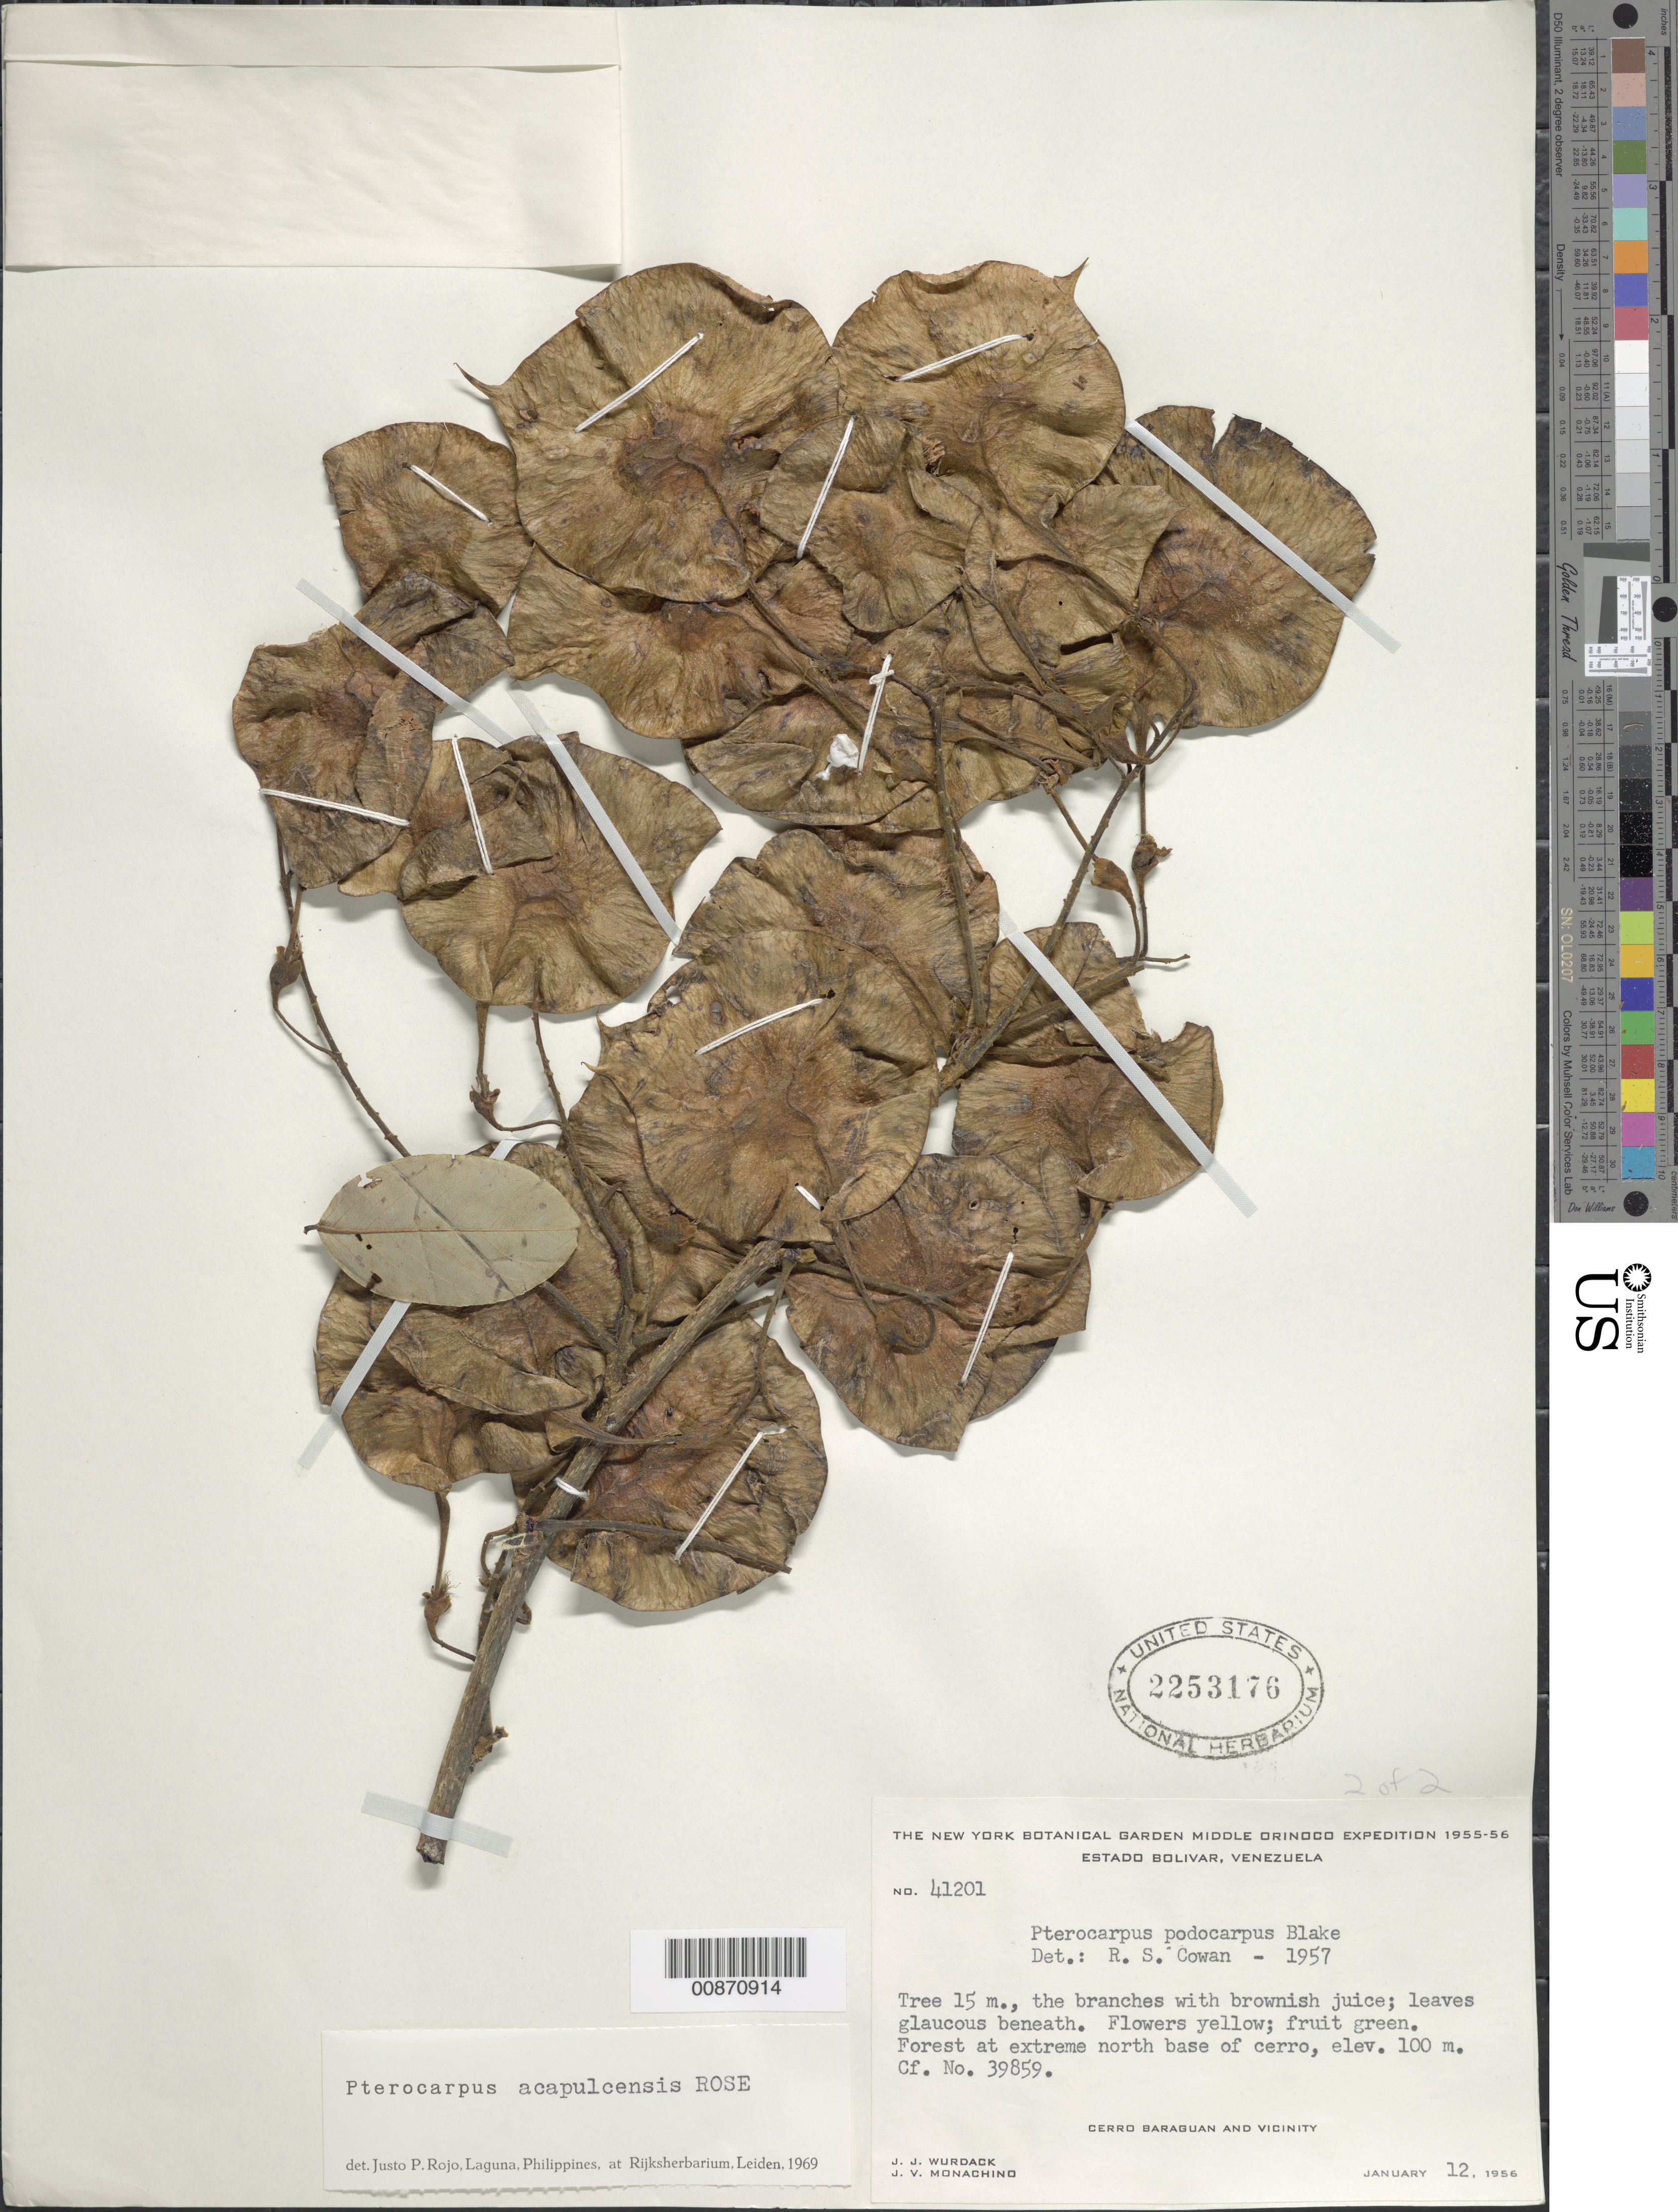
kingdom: Plantae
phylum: Tracheophyta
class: Magnoliopsida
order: Fabales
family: Fabaceae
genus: Pterocarpus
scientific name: Pterocarpus acapulcensis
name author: Rose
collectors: J. J. Wurdack & J. V. Monachino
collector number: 41201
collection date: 1956-01-12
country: Colombia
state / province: Bolívar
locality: Middle Orinco, forest at extreme north base of cerro, Cf. No. 39859 [unsure placement], Cerro Baraguan and vicinity.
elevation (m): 100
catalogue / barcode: US 2253176